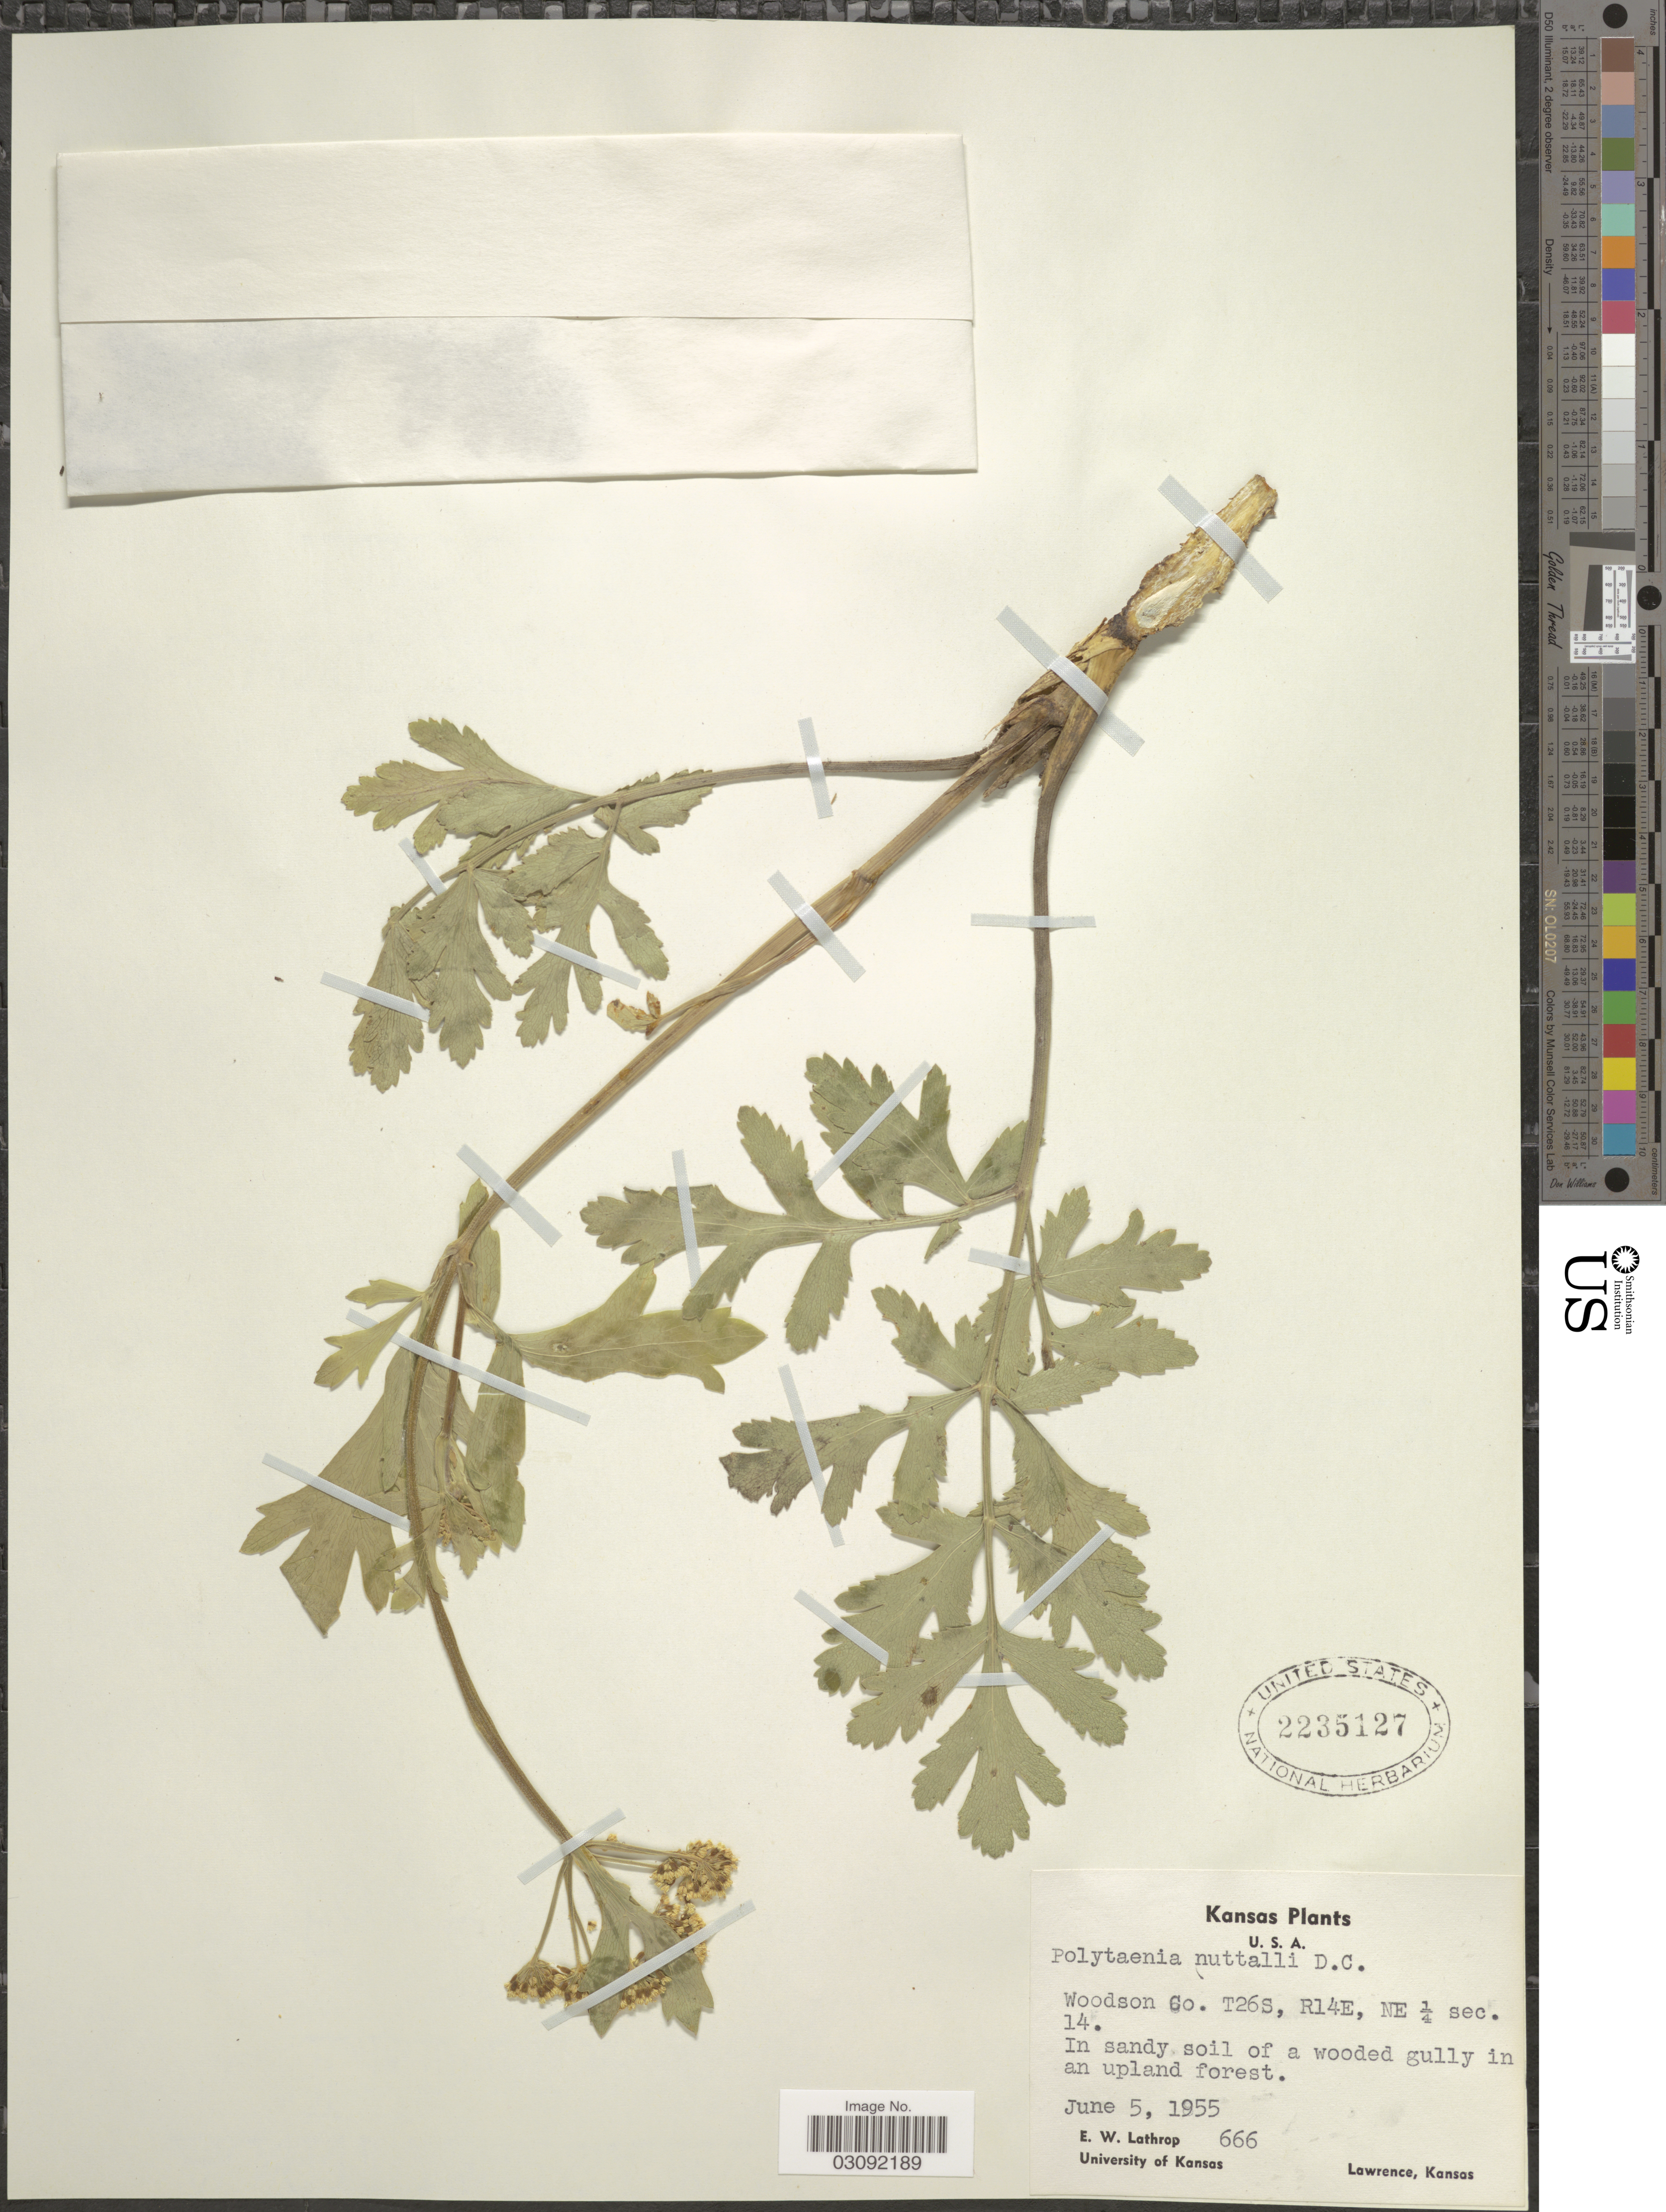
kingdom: Plantae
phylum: Tracheophyta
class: Magnoliopsida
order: Apiales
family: Apiaceae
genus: Polytaenia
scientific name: Polytaenia nuttallii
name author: DC.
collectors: E. W. Lathrop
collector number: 666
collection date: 1955-06-05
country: United States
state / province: Kansas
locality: Woodson Co. T26S, R14E, NE ¼ sec. 14.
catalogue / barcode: US 2235127